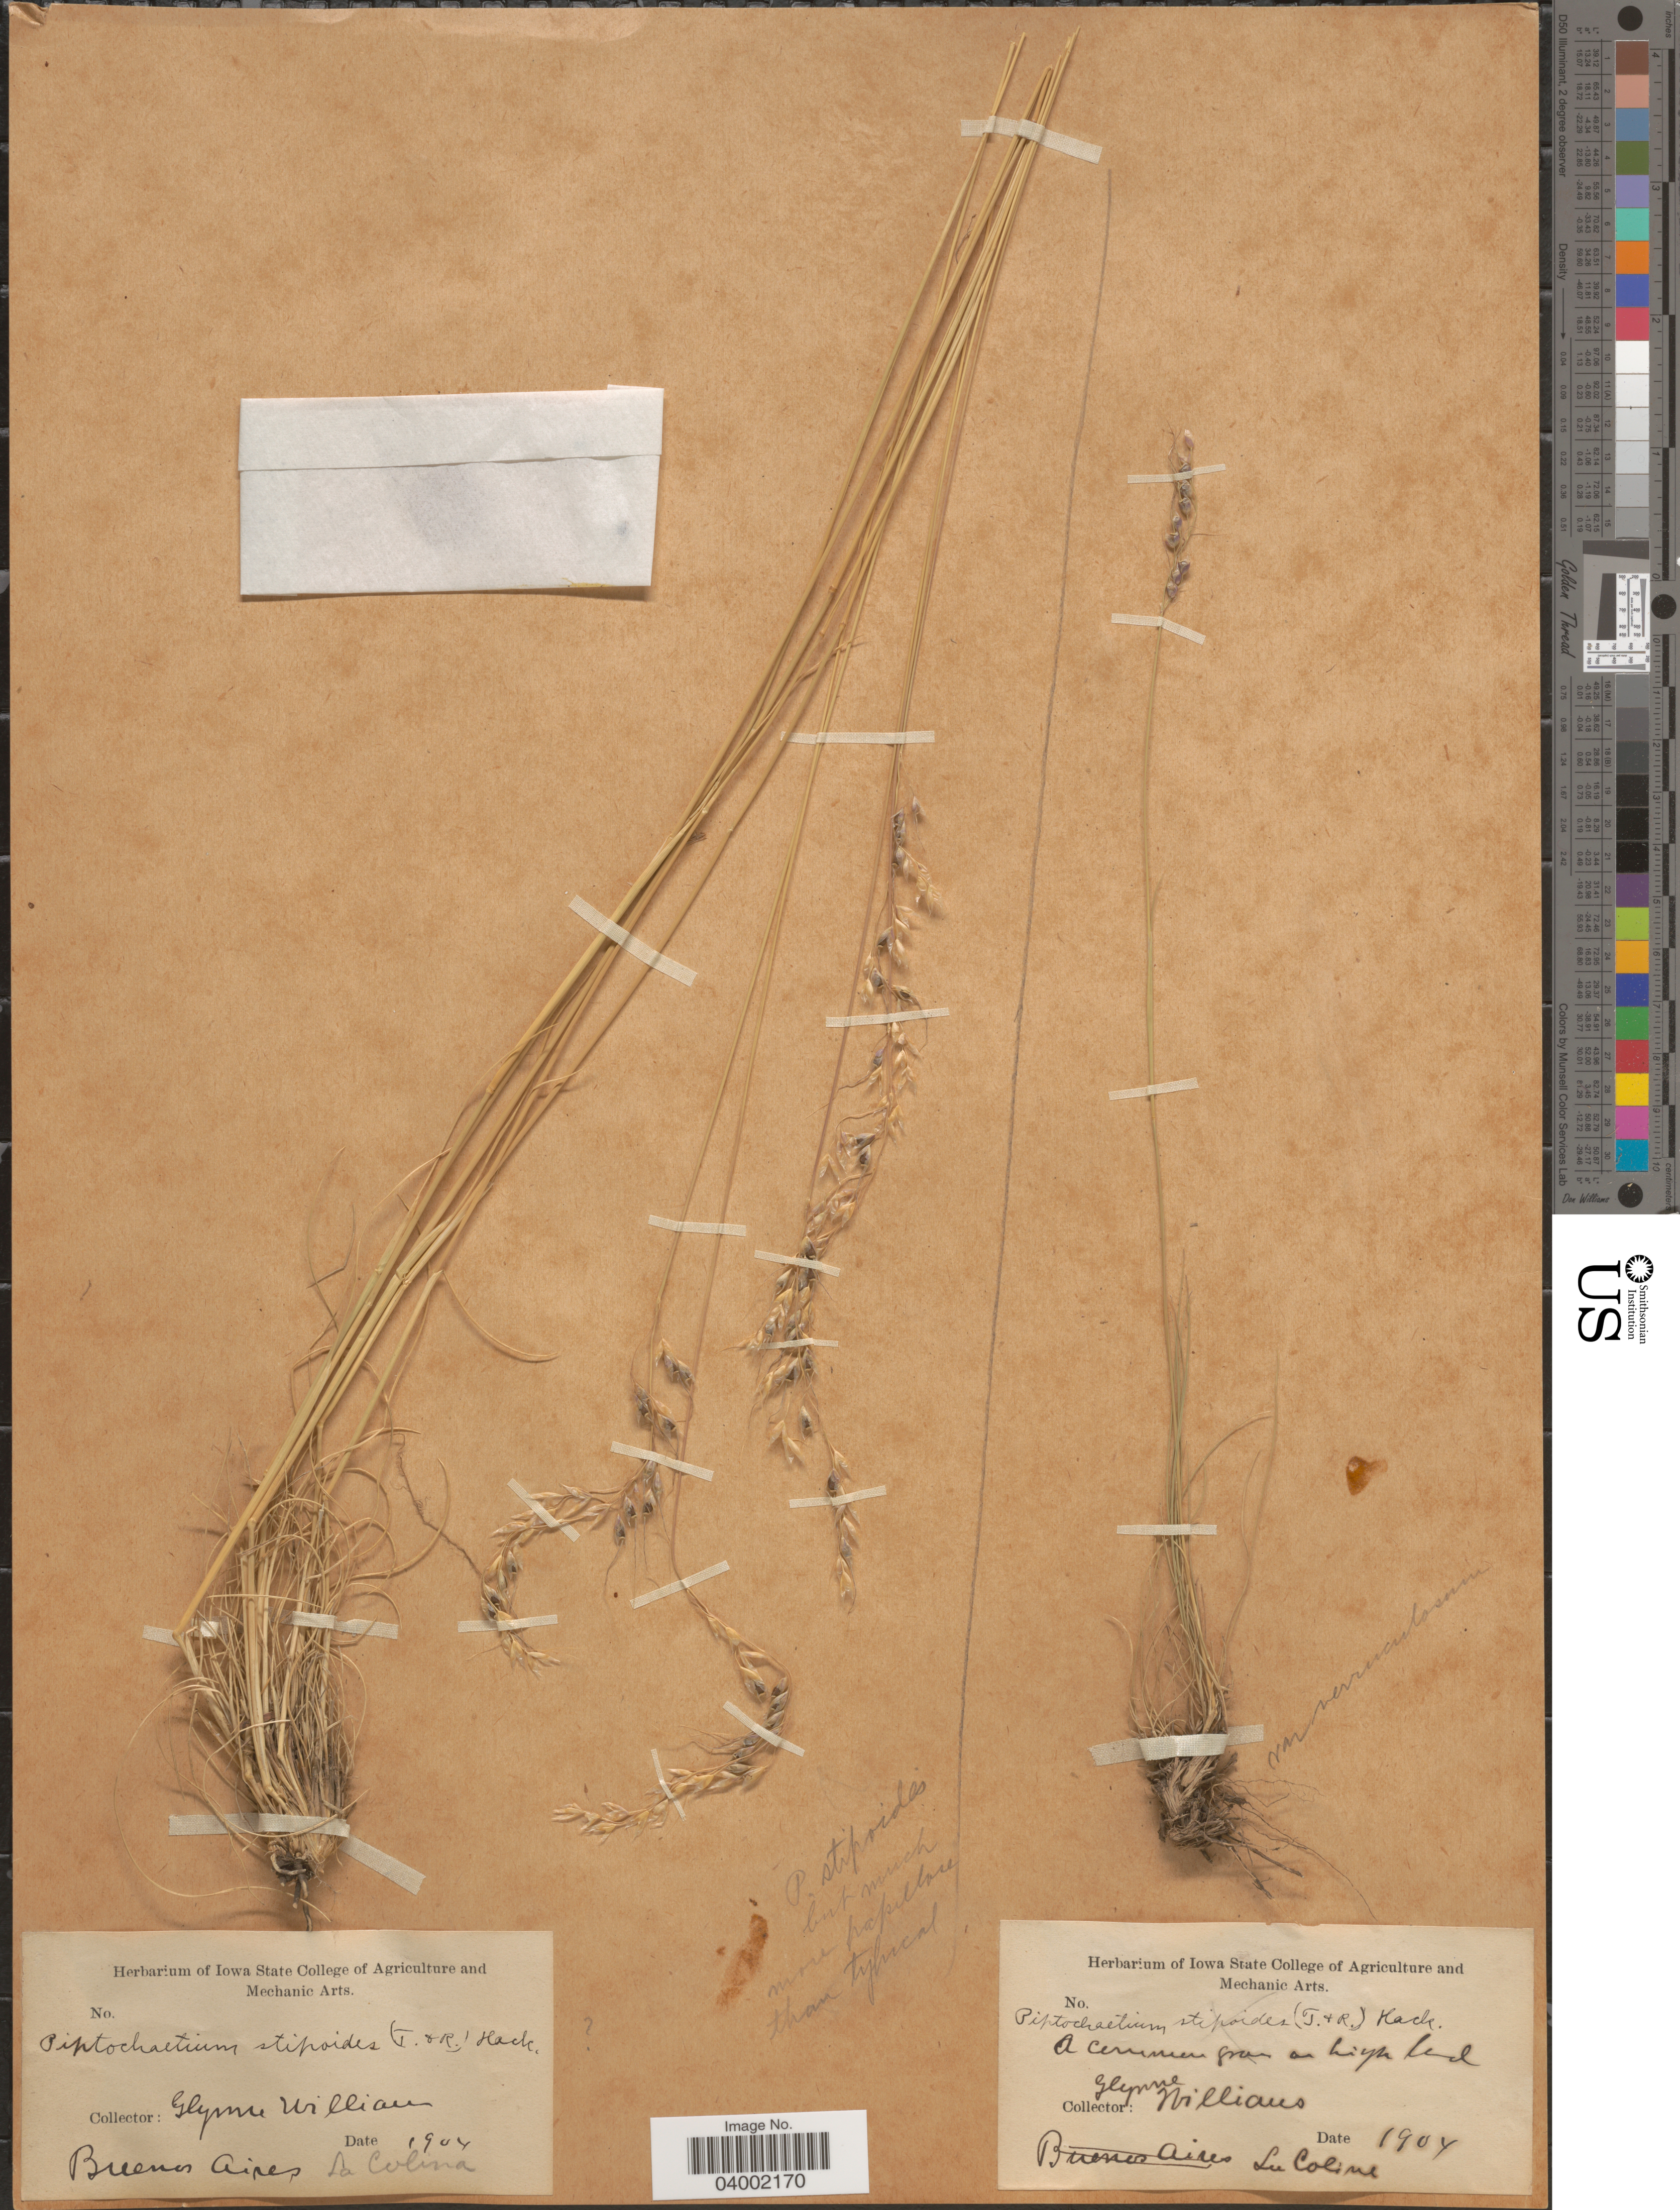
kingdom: Plantae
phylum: Tracheophyta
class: Liliopsida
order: Poales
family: Poaceae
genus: Piptochaetium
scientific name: Piptochaetium stipoides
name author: (Trin. & Rupr.) Hack. & Arechav.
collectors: G. Williams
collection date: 1904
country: Argentina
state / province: Buenos Aires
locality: La Colina.